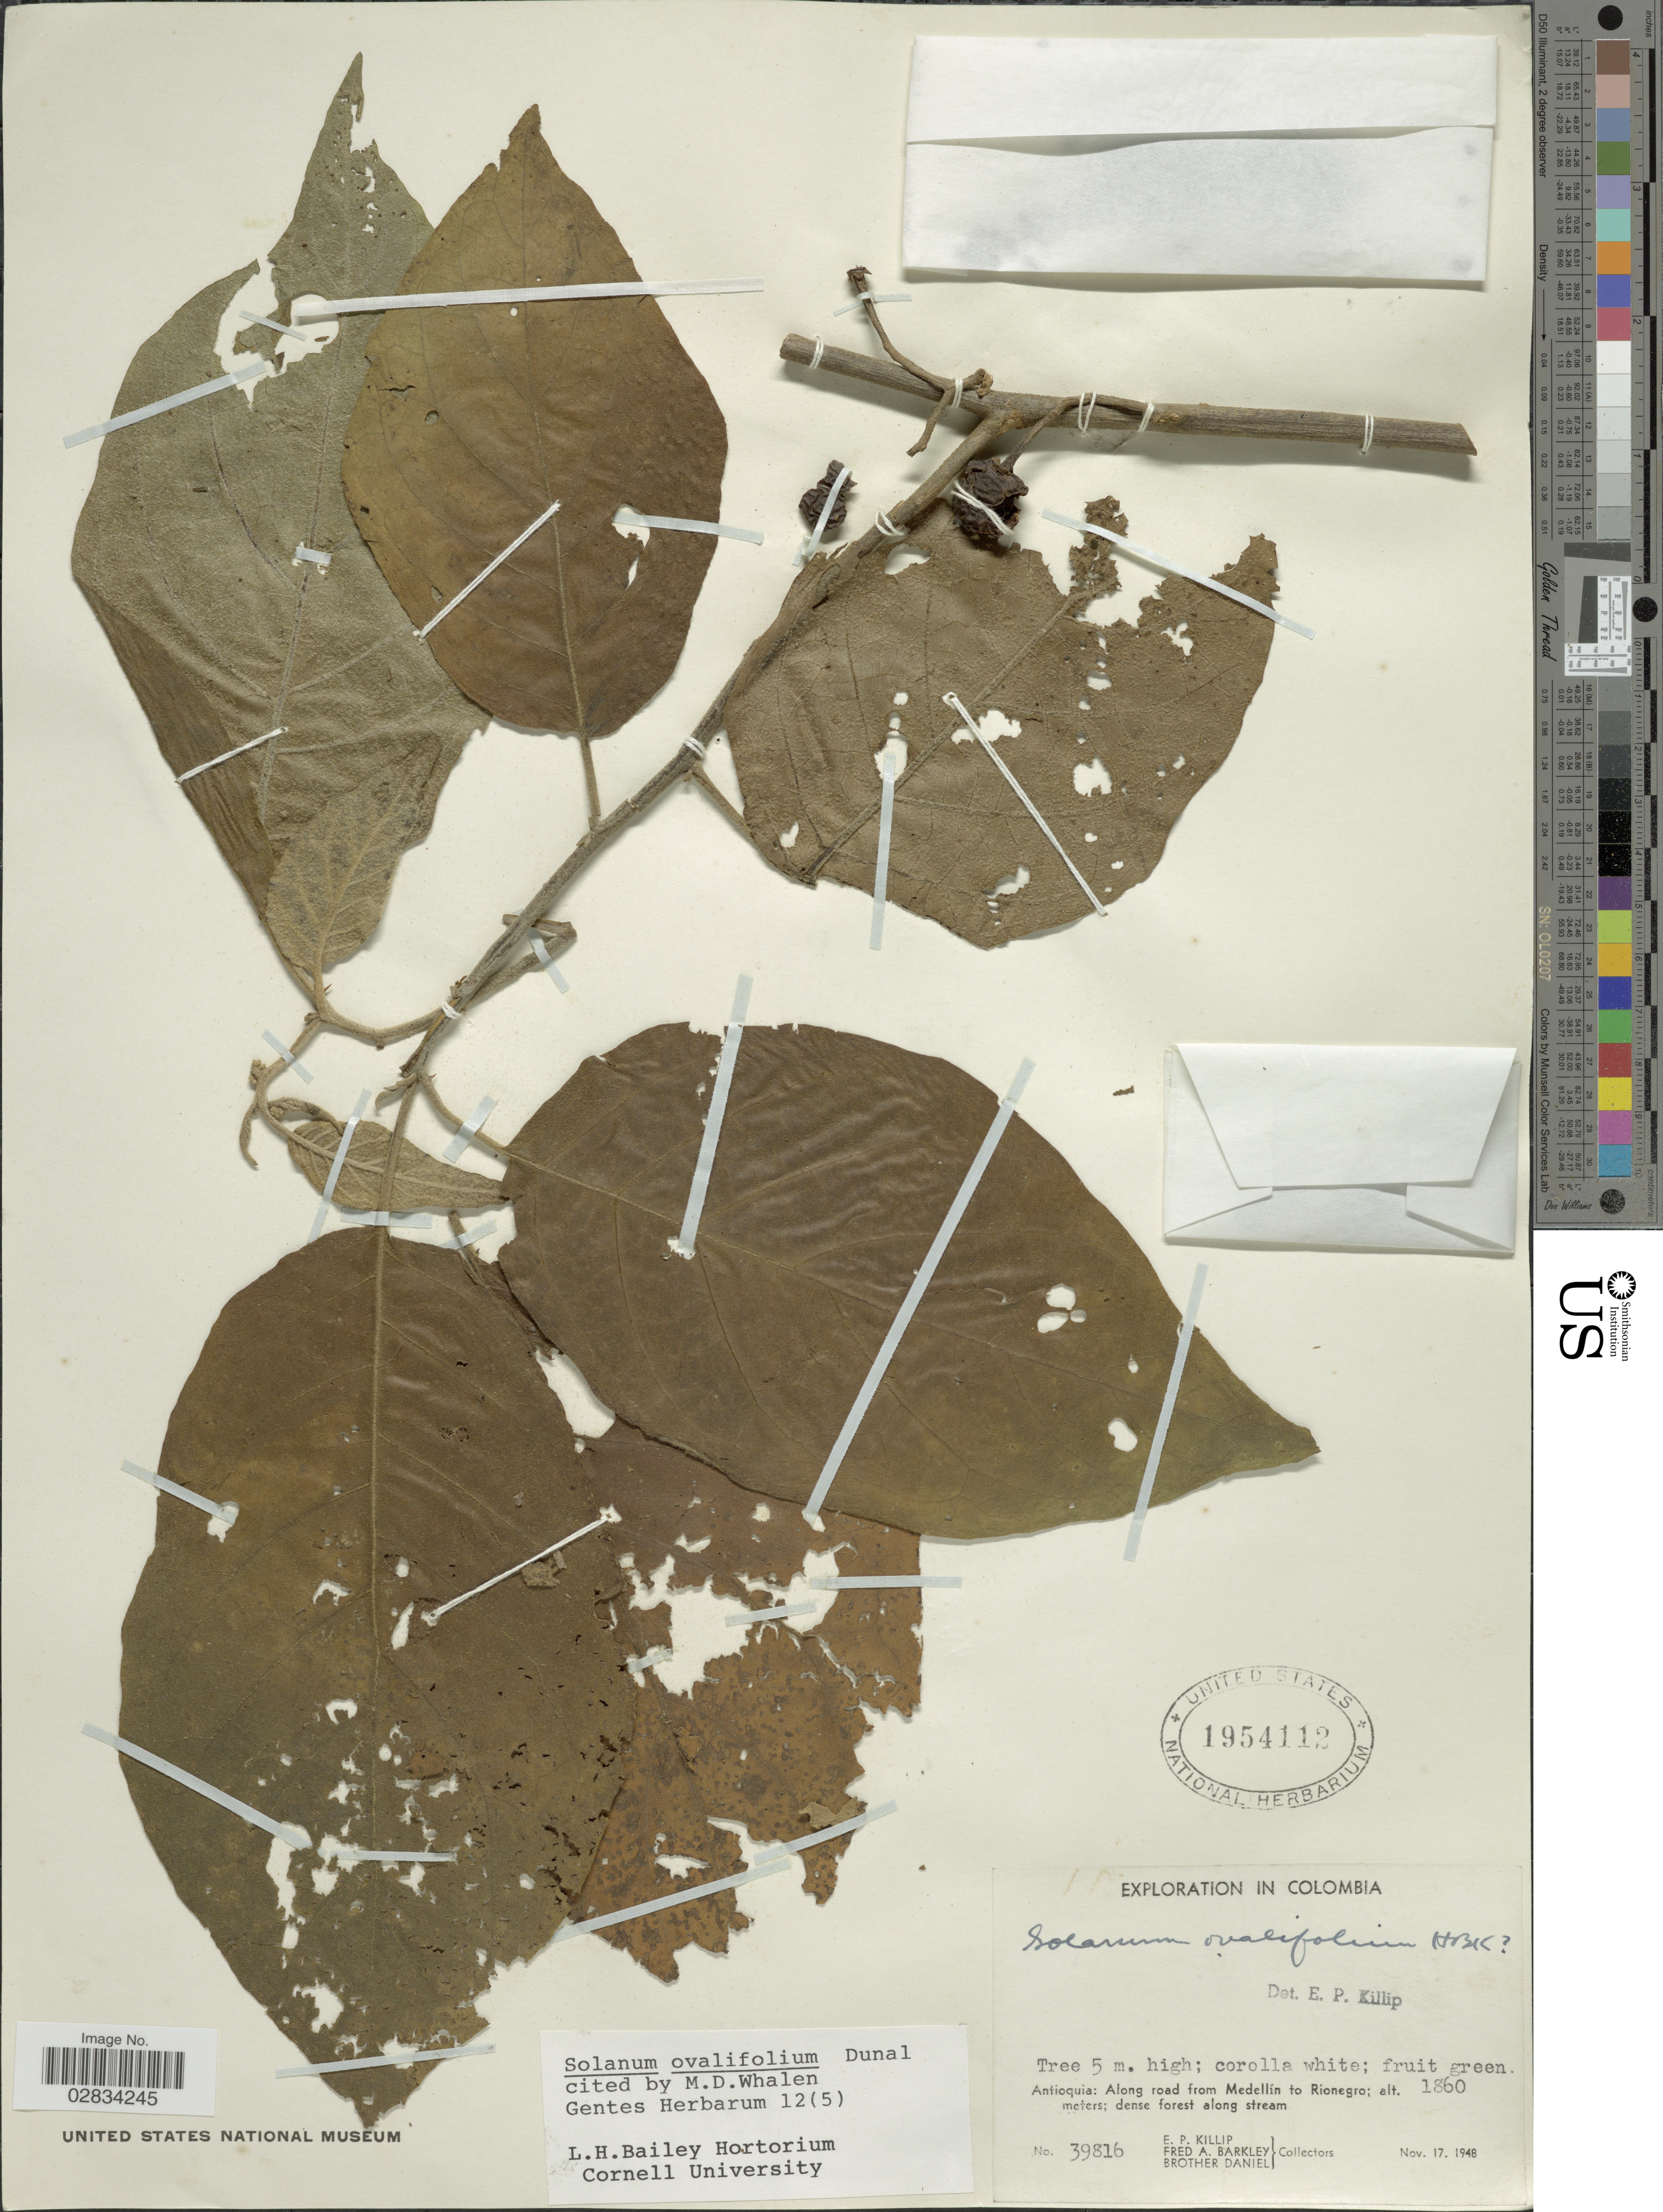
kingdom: Plantae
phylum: Tracheophyta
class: Magnoliopsida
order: Solanales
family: Solanaceae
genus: Solanum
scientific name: Solanum ovalifolium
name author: Dunal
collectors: E. P. Killip, F. A. Barkley & Bro. Daniel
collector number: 39816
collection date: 1948-11-17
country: Colombia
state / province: Antioquia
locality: Antioquia: Along road from Medellín to Rionegro.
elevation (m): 1860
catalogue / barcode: US 1954112